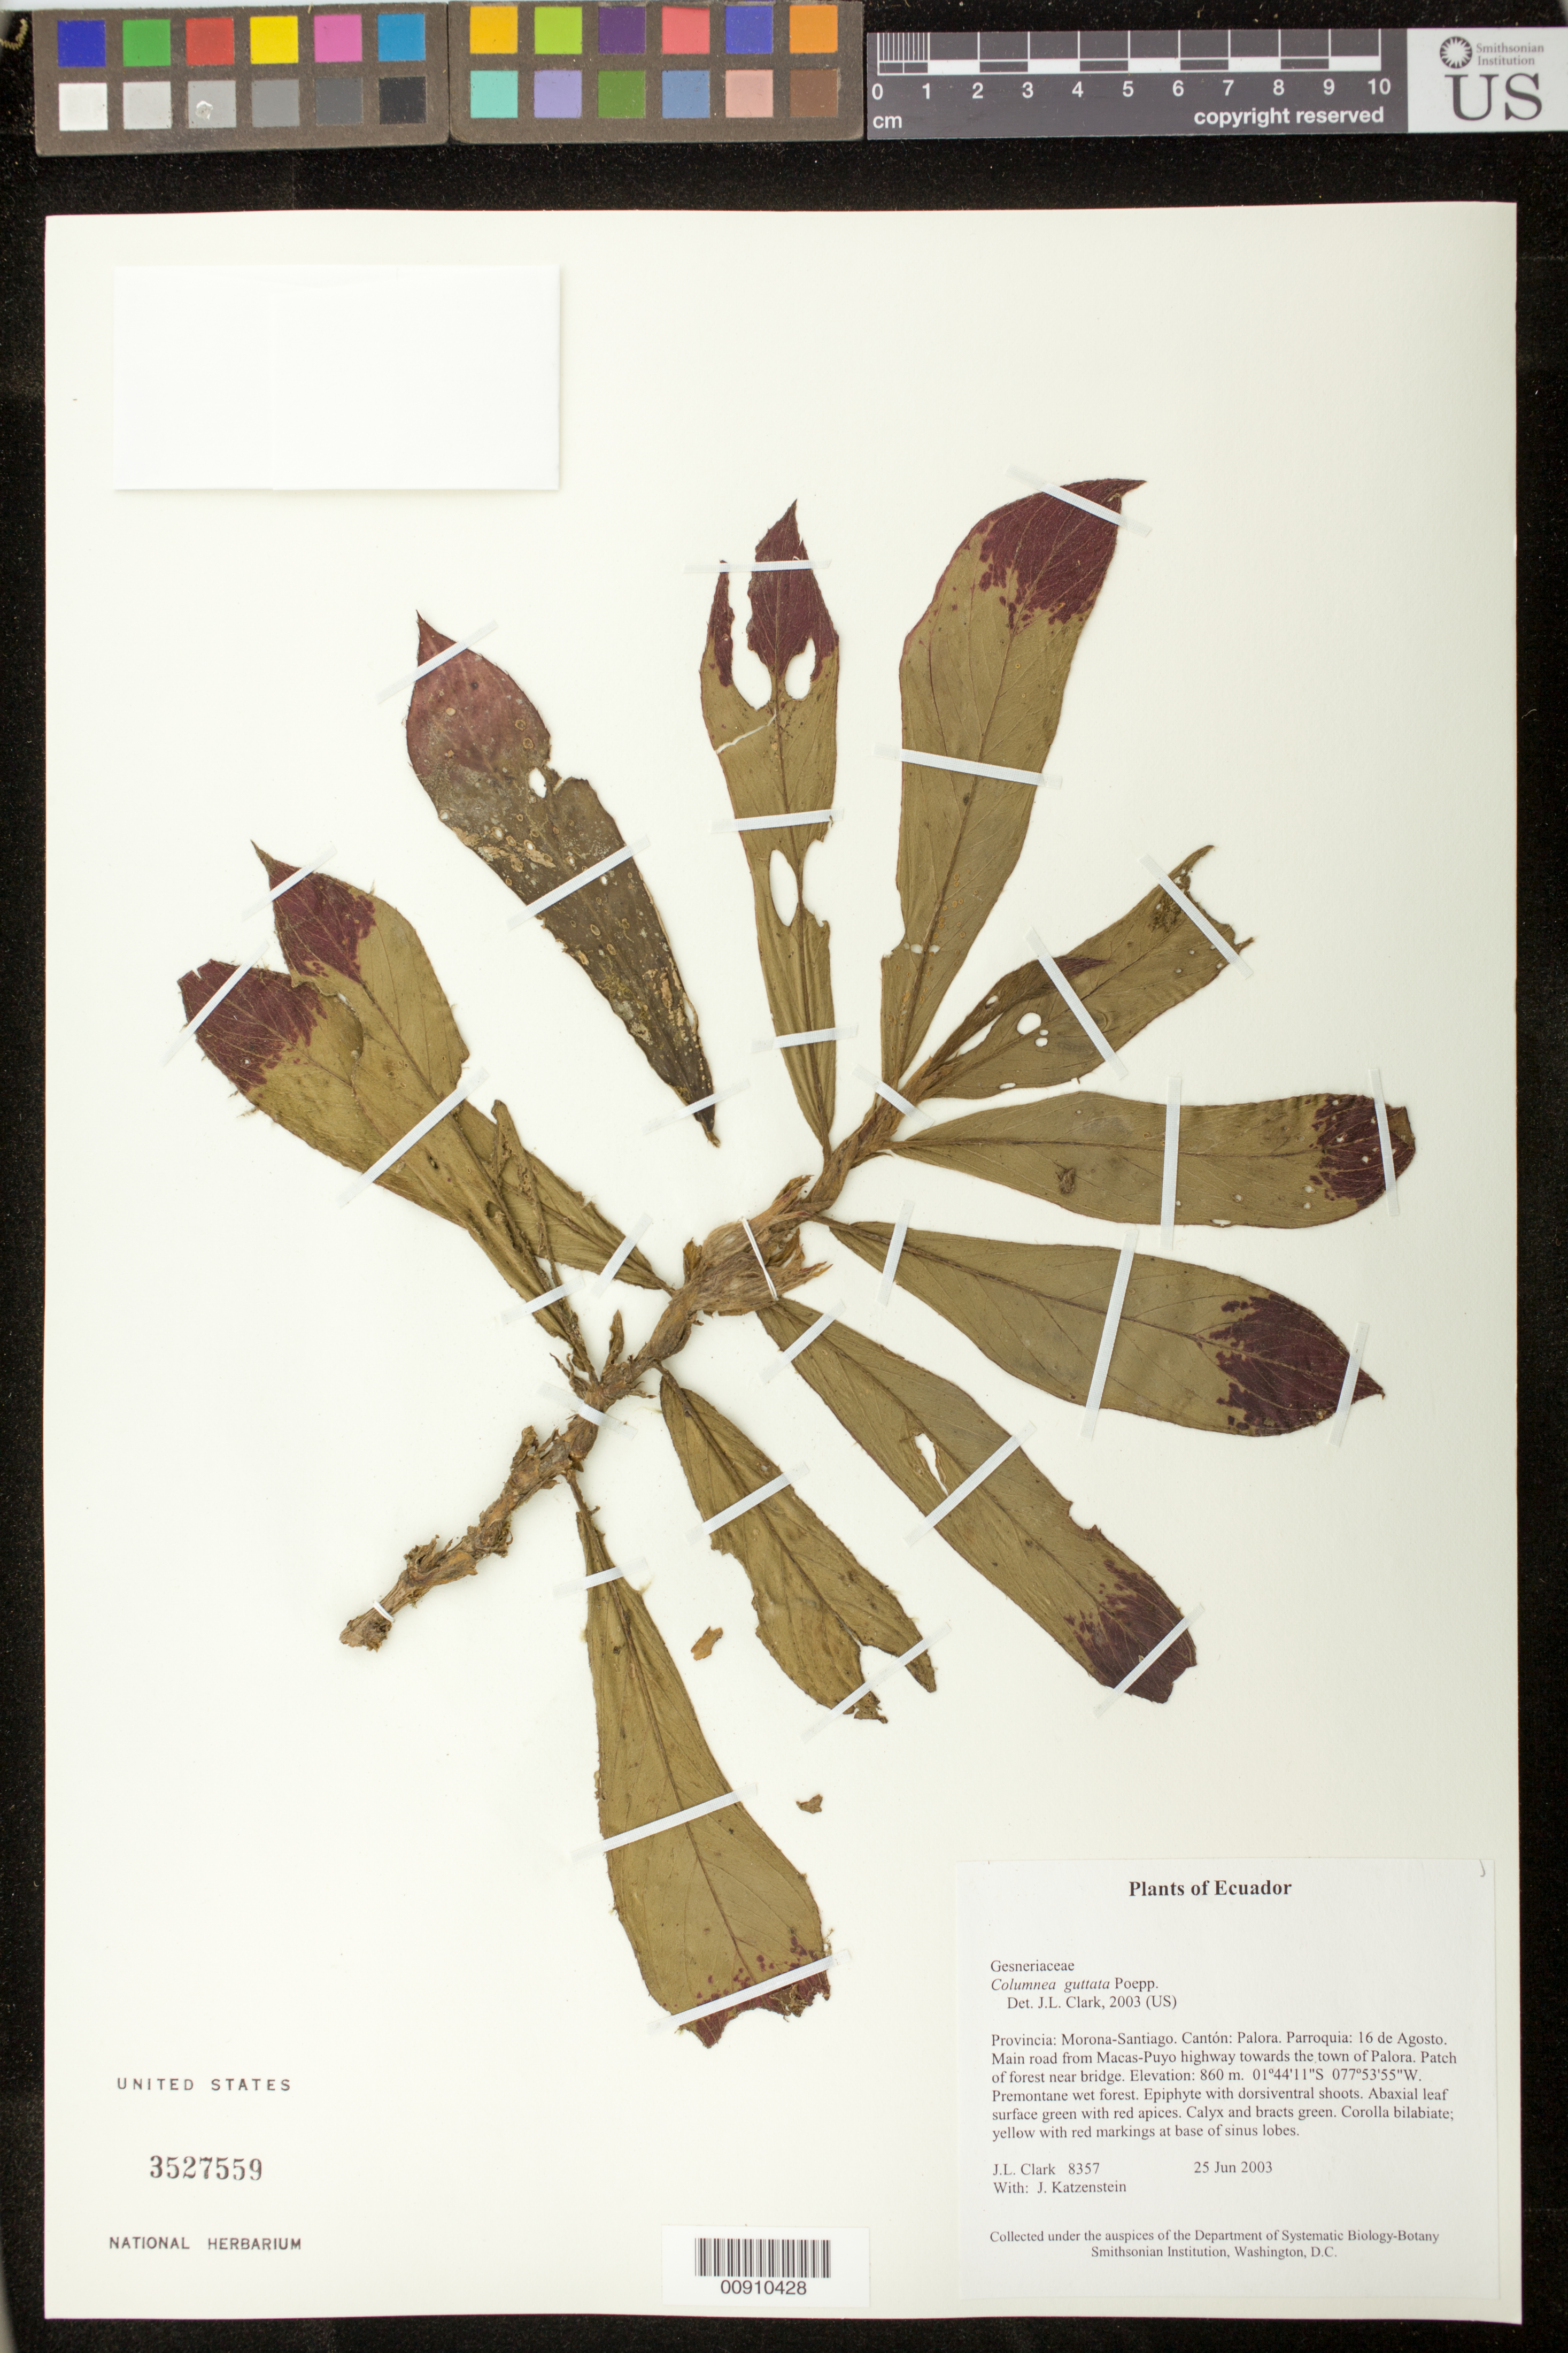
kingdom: Plantae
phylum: Tracheophyta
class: Magnoliopsida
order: Lamiales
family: Gesneriaceae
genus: Columnea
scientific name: Columnea guttata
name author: Poepp.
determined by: Clark, J. L., (SEL), The Marie Selby Botanical Garden (UNITED STATES)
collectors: J. L. Clark & J. Katzenstein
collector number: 8357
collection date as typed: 25 Jun 2003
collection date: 2003-06-25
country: Ecuador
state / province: Morona-Santiago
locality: Palora. Parroquia: 16 de Agosto. Main road from Macas-Puyo highway towards the town of Palora. Patch of forest near bridge.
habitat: Premontane wet forest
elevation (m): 860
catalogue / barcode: US 3527559